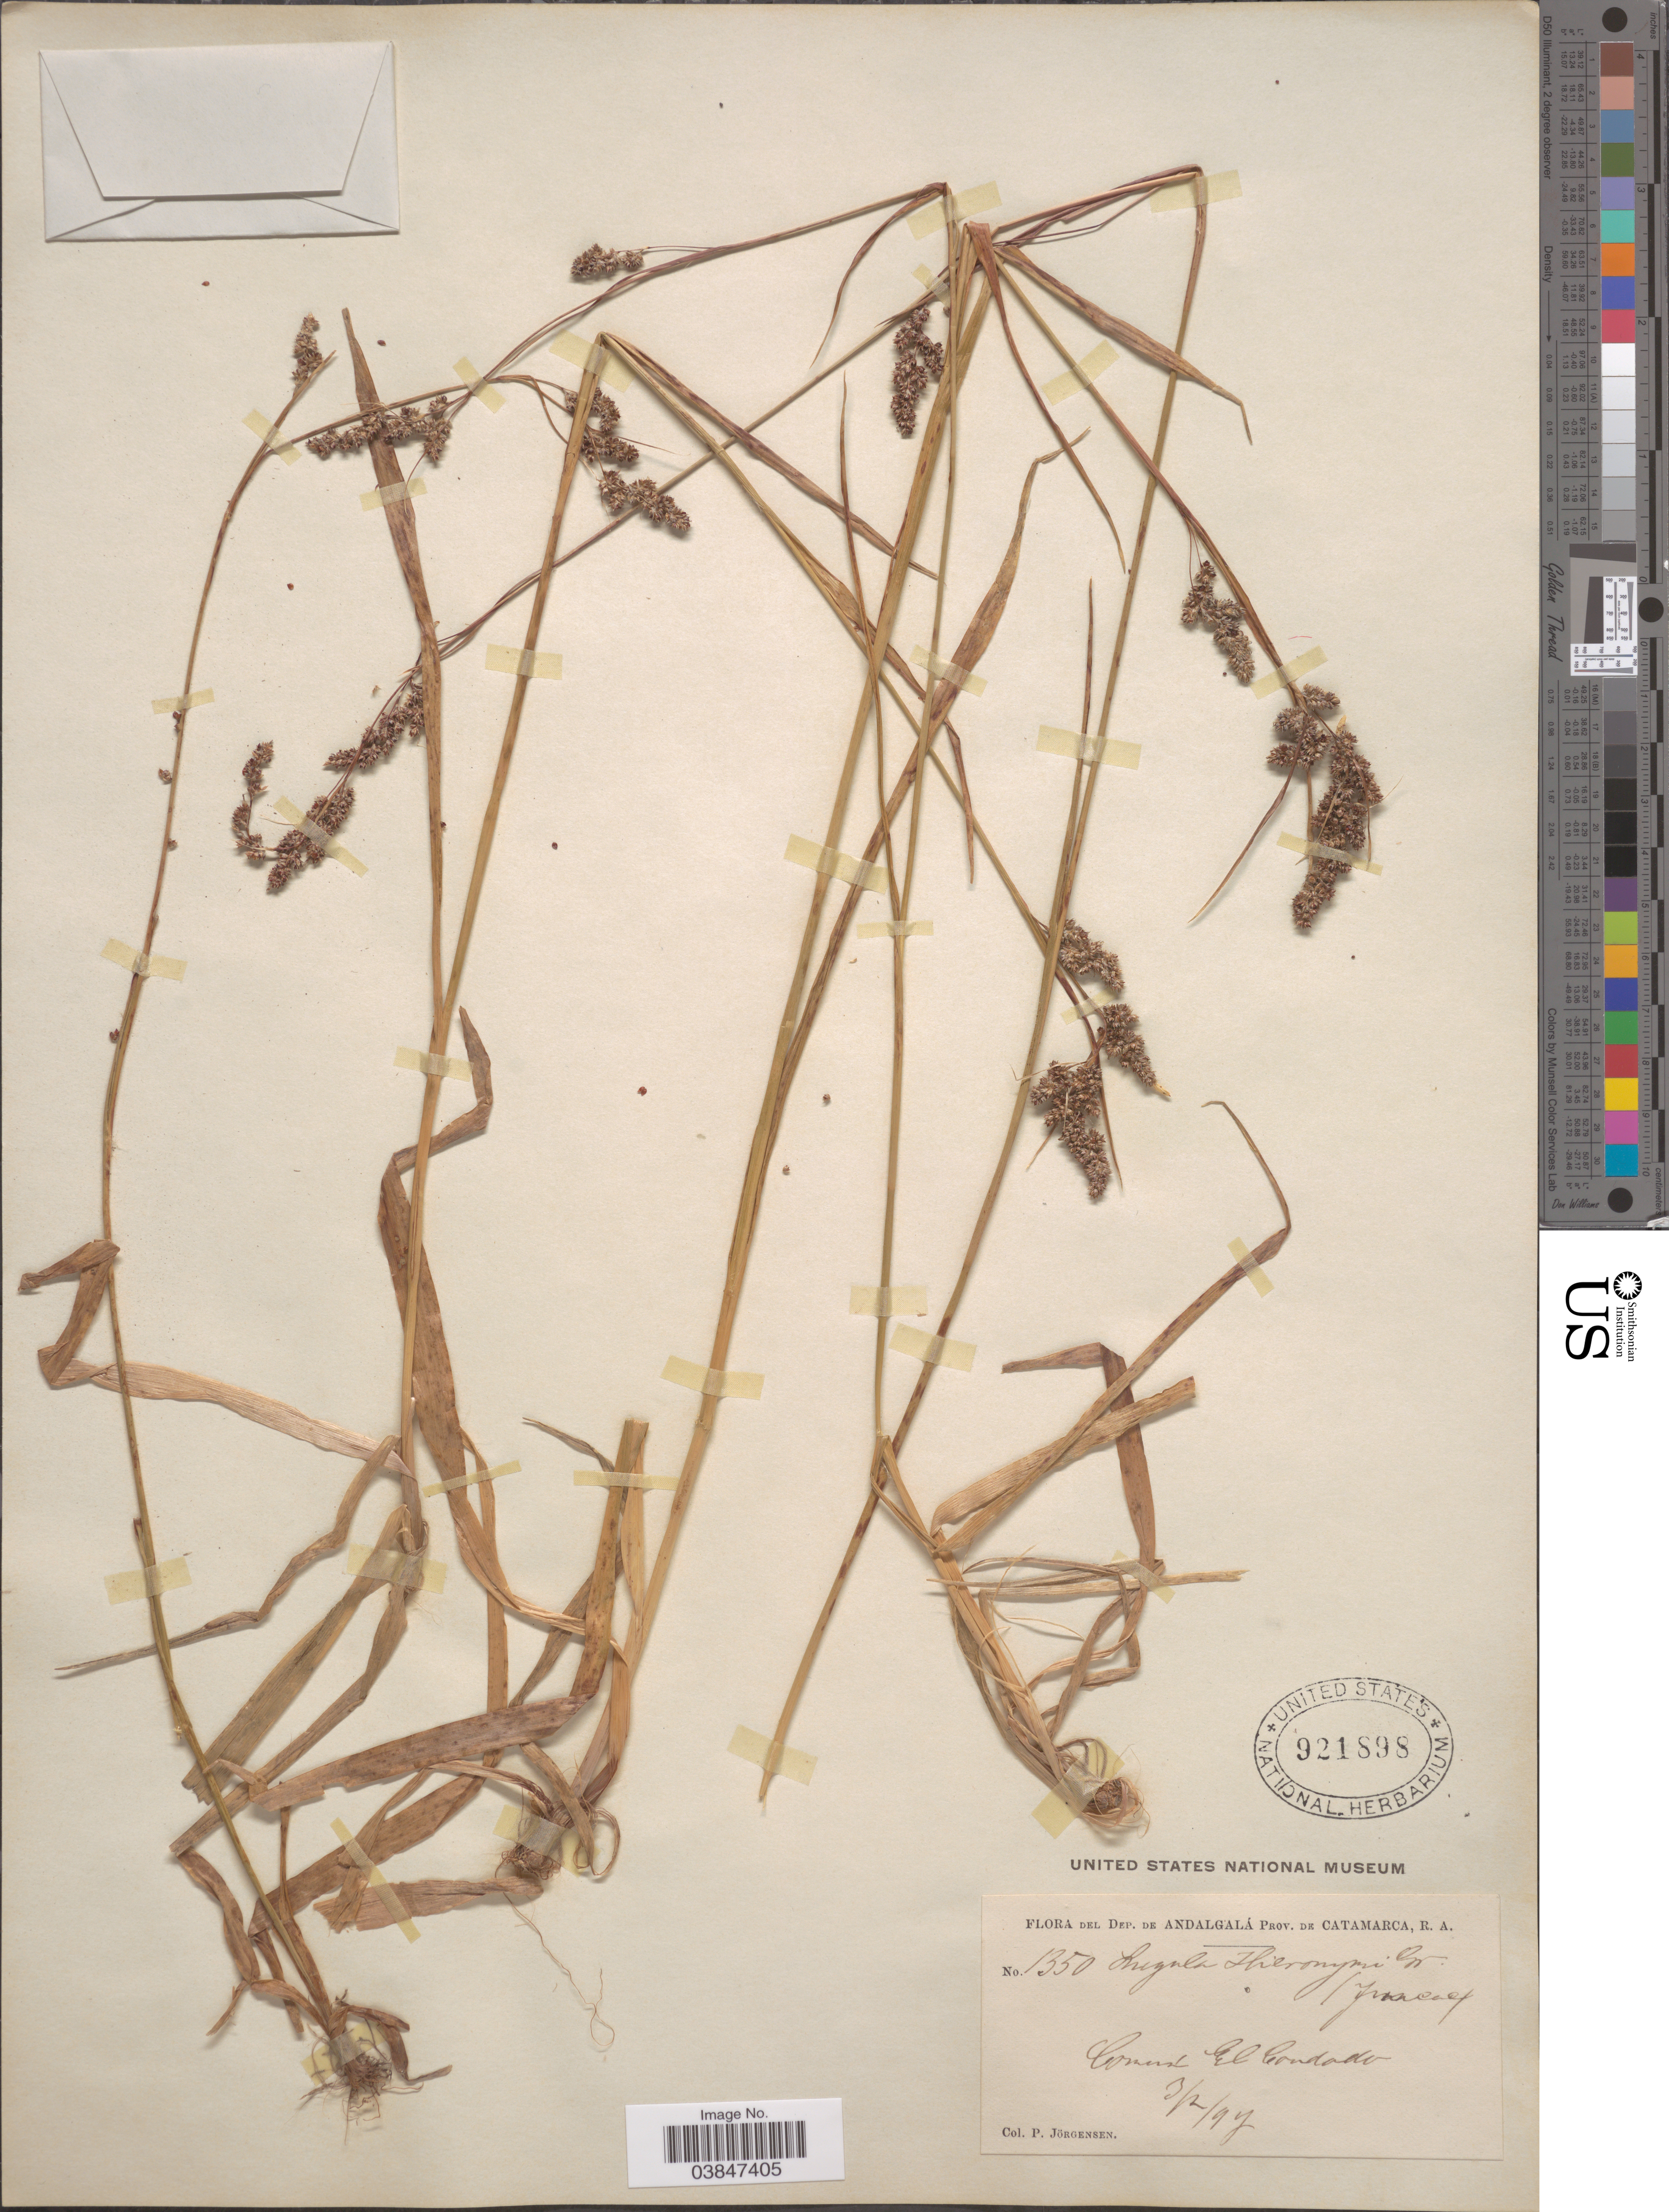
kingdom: Plantae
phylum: Tracheophyta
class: Liliopsida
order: Poales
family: Juncaceae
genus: Luzula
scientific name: Luzula hieronymi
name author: Buchenau & Griseb.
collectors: P. Jörgensen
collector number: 1350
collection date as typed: Transcribed d/m/y: 3/2/97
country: Argentina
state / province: Catamarca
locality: Dep. de Andalgalá. Comun El Condado.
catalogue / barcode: US 921898